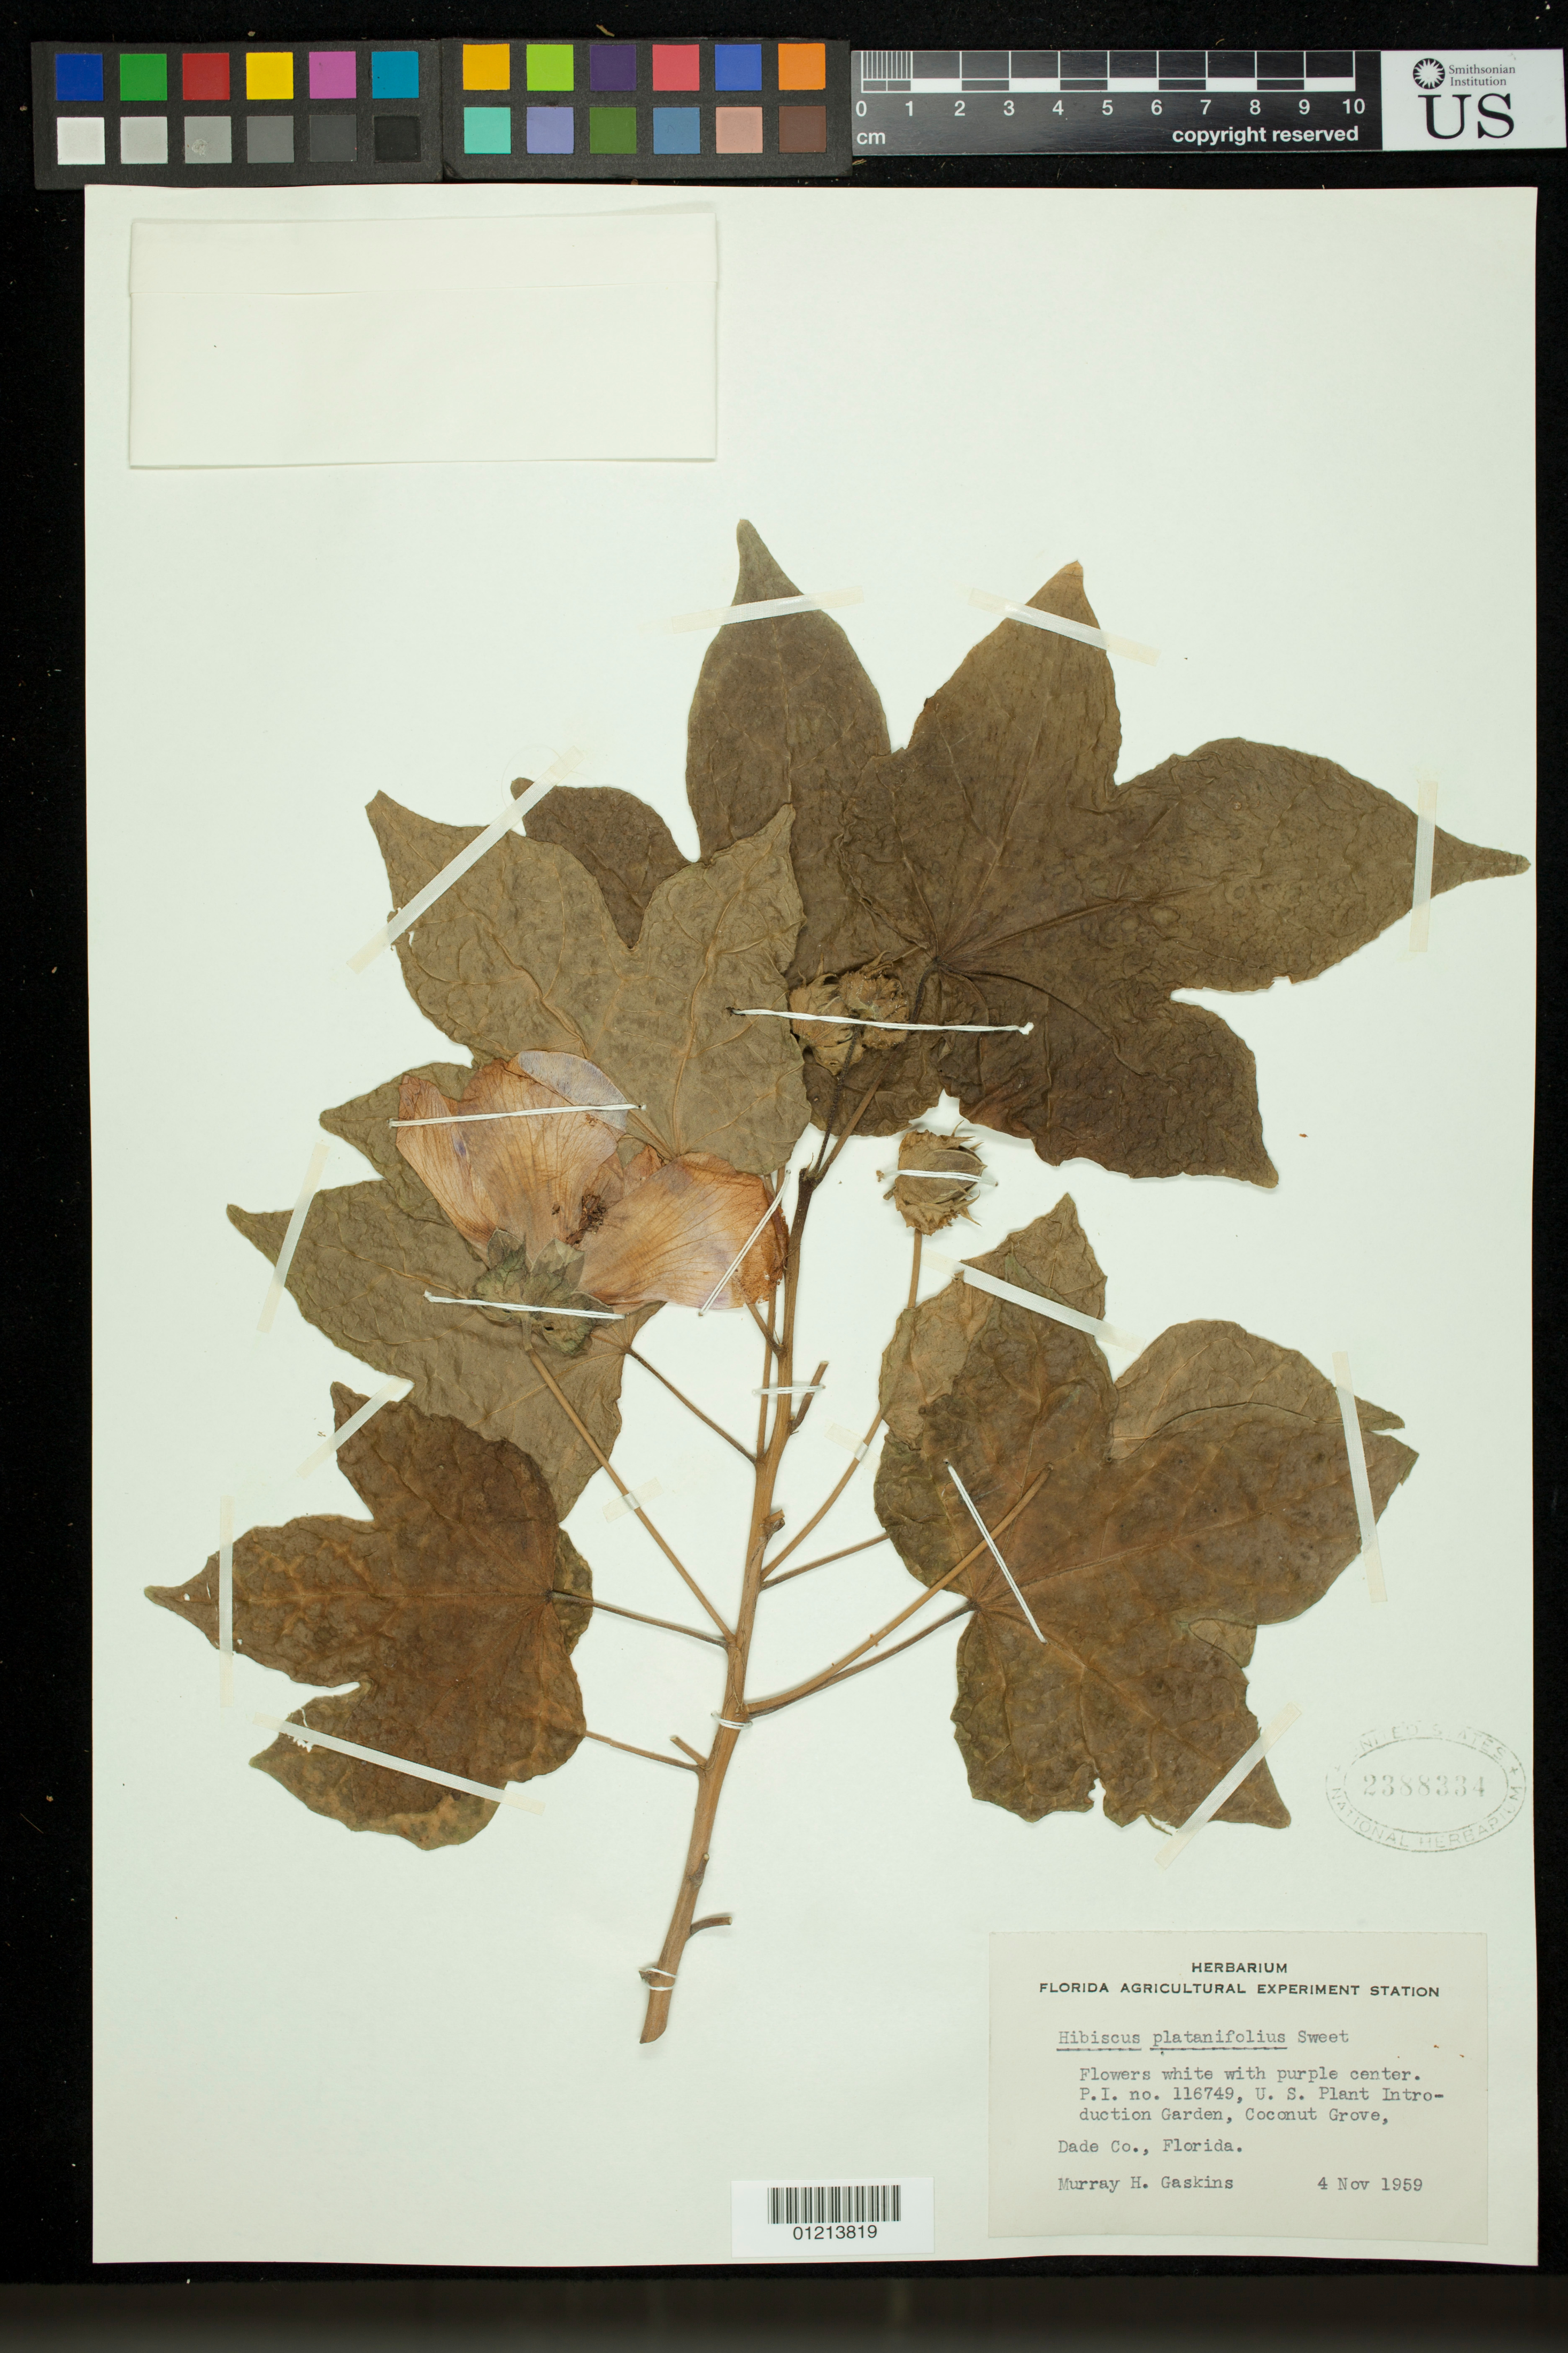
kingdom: Plantae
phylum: Tracheophyta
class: Magnoliopsida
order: Malvales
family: Malvaceae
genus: Hibiscus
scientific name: Hibiscus platanifolius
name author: (Willd.) Sweet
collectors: M. H. Gaskins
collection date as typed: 11 Apr 1959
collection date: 1959-04-11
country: United States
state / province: Florida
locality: P.I. no. 116749, U.S. Plant Introduction Garden, Coconut Grove,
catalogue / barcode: US 2388334